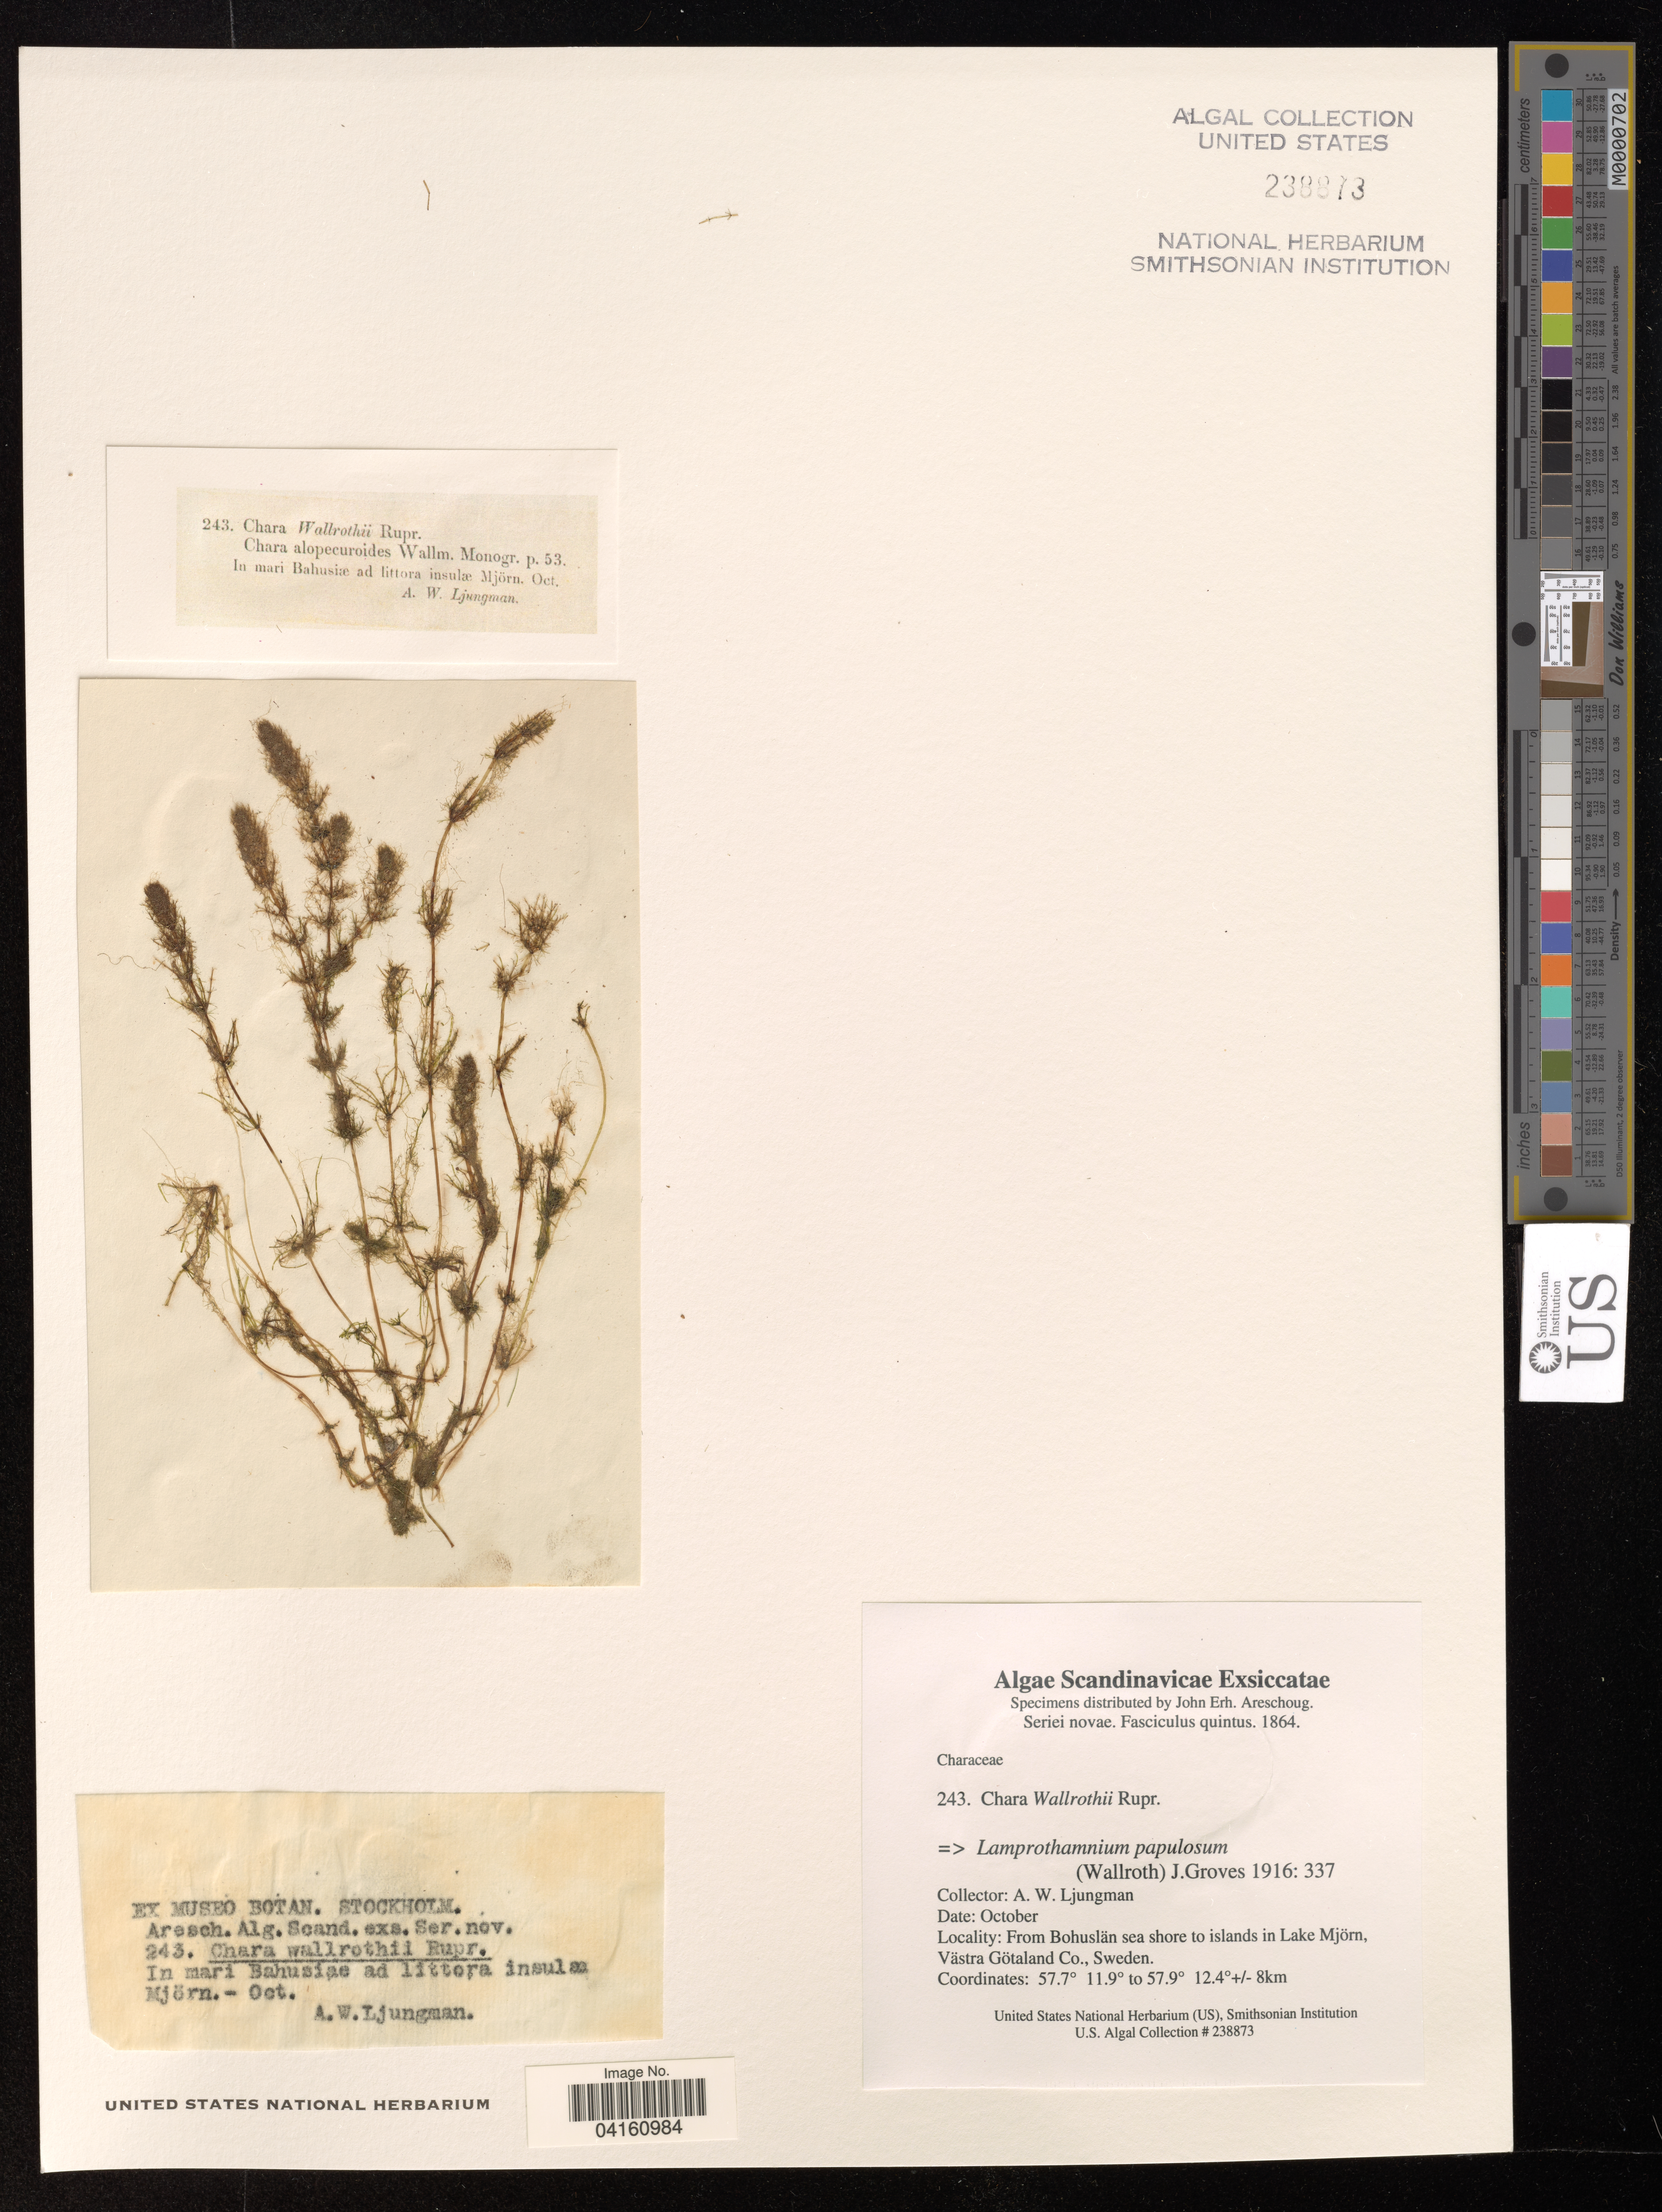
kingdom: Plantae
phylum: Charophyta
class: Charophyceae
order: Charales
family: Characeae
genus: Lamprothamnium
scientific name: Lamprothamnium papulosum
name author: (Wallr.) J. Groves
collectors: A. Ljungman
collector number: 243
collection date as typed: Oct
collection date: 1864-10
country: Sweden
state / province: Västra Götaland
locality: From Bohuslan sea shore to islands in Lake Mjorn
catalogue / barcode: US 238873